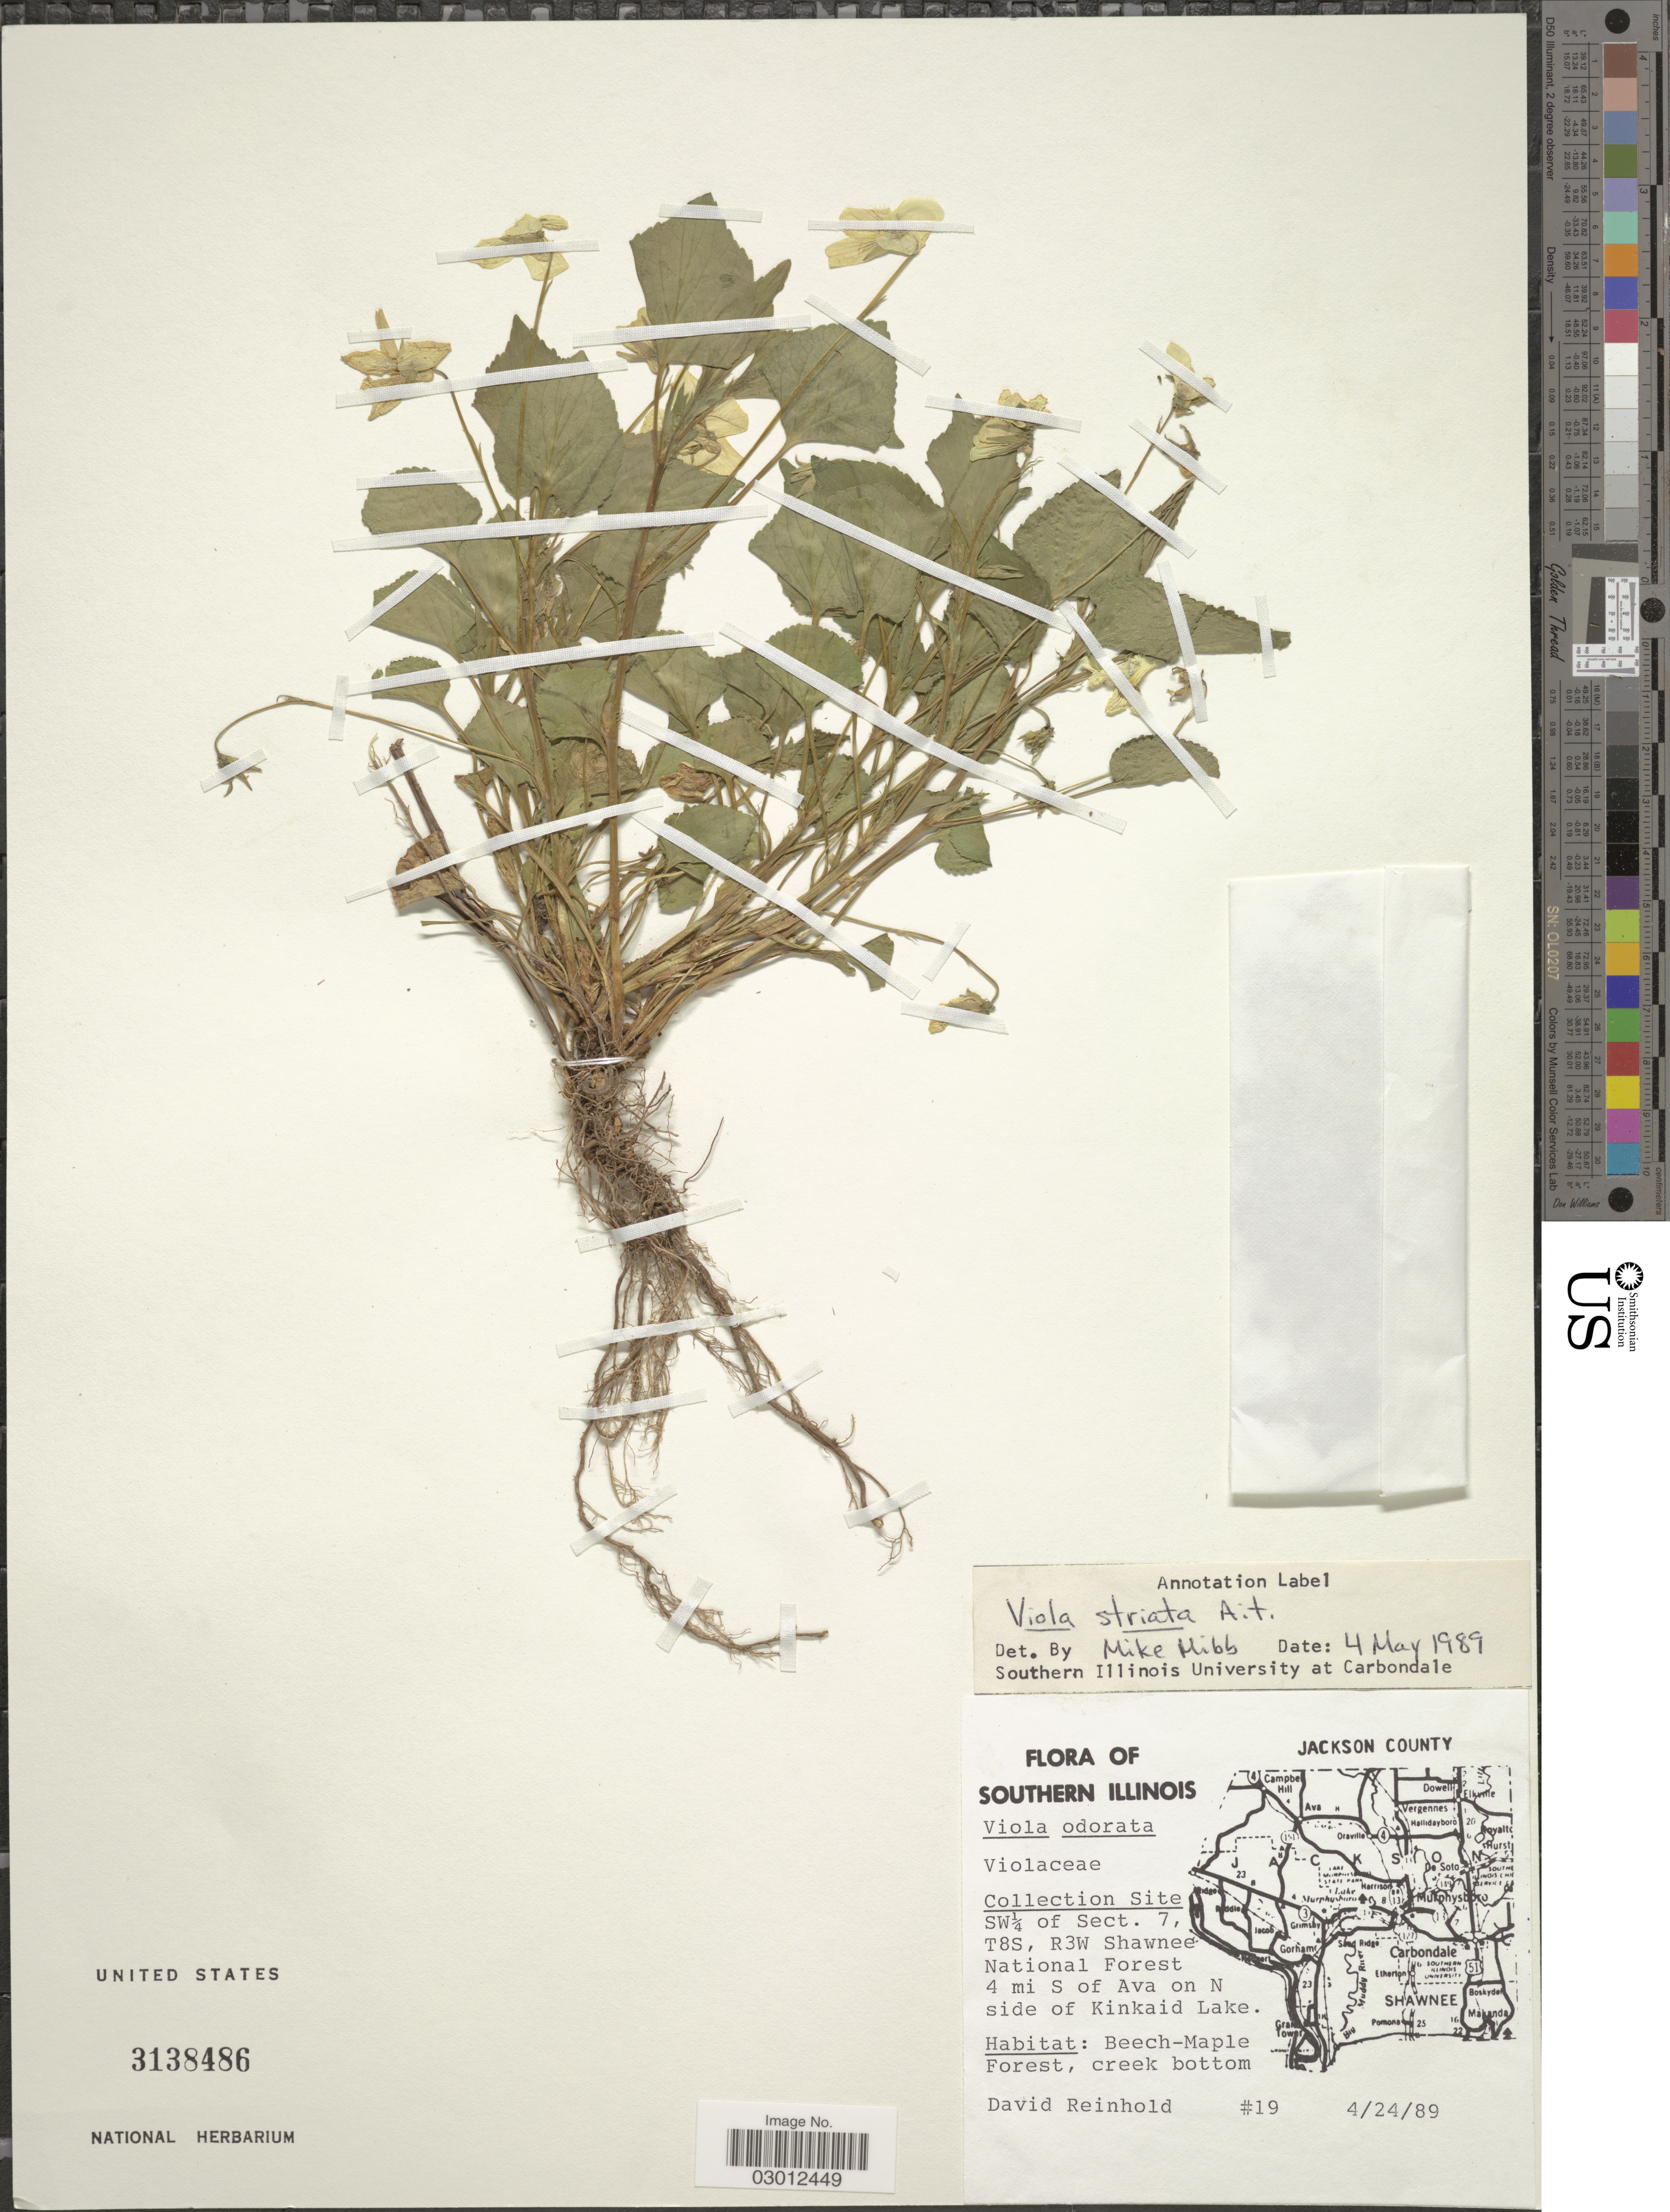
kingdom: Plantae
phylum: Tracheophyta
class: Magnoliopsida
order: Malpighiales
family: Violaceae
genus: Viola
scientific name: Viola odorata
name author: L.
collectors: D. Reinhold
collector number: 19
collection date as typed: Transcribed d/m/y: 24/4/89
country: United States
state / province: Illinois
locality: Southern Illinois. Jackson County. Collection site SW¼ of Sect. 7, T8S, R3W Shawnee National Forest. 4 mi S of Ava on N side of Kinkaid Lake. Beech-Maple Forest, creek bottom.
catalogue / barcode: US 3138486